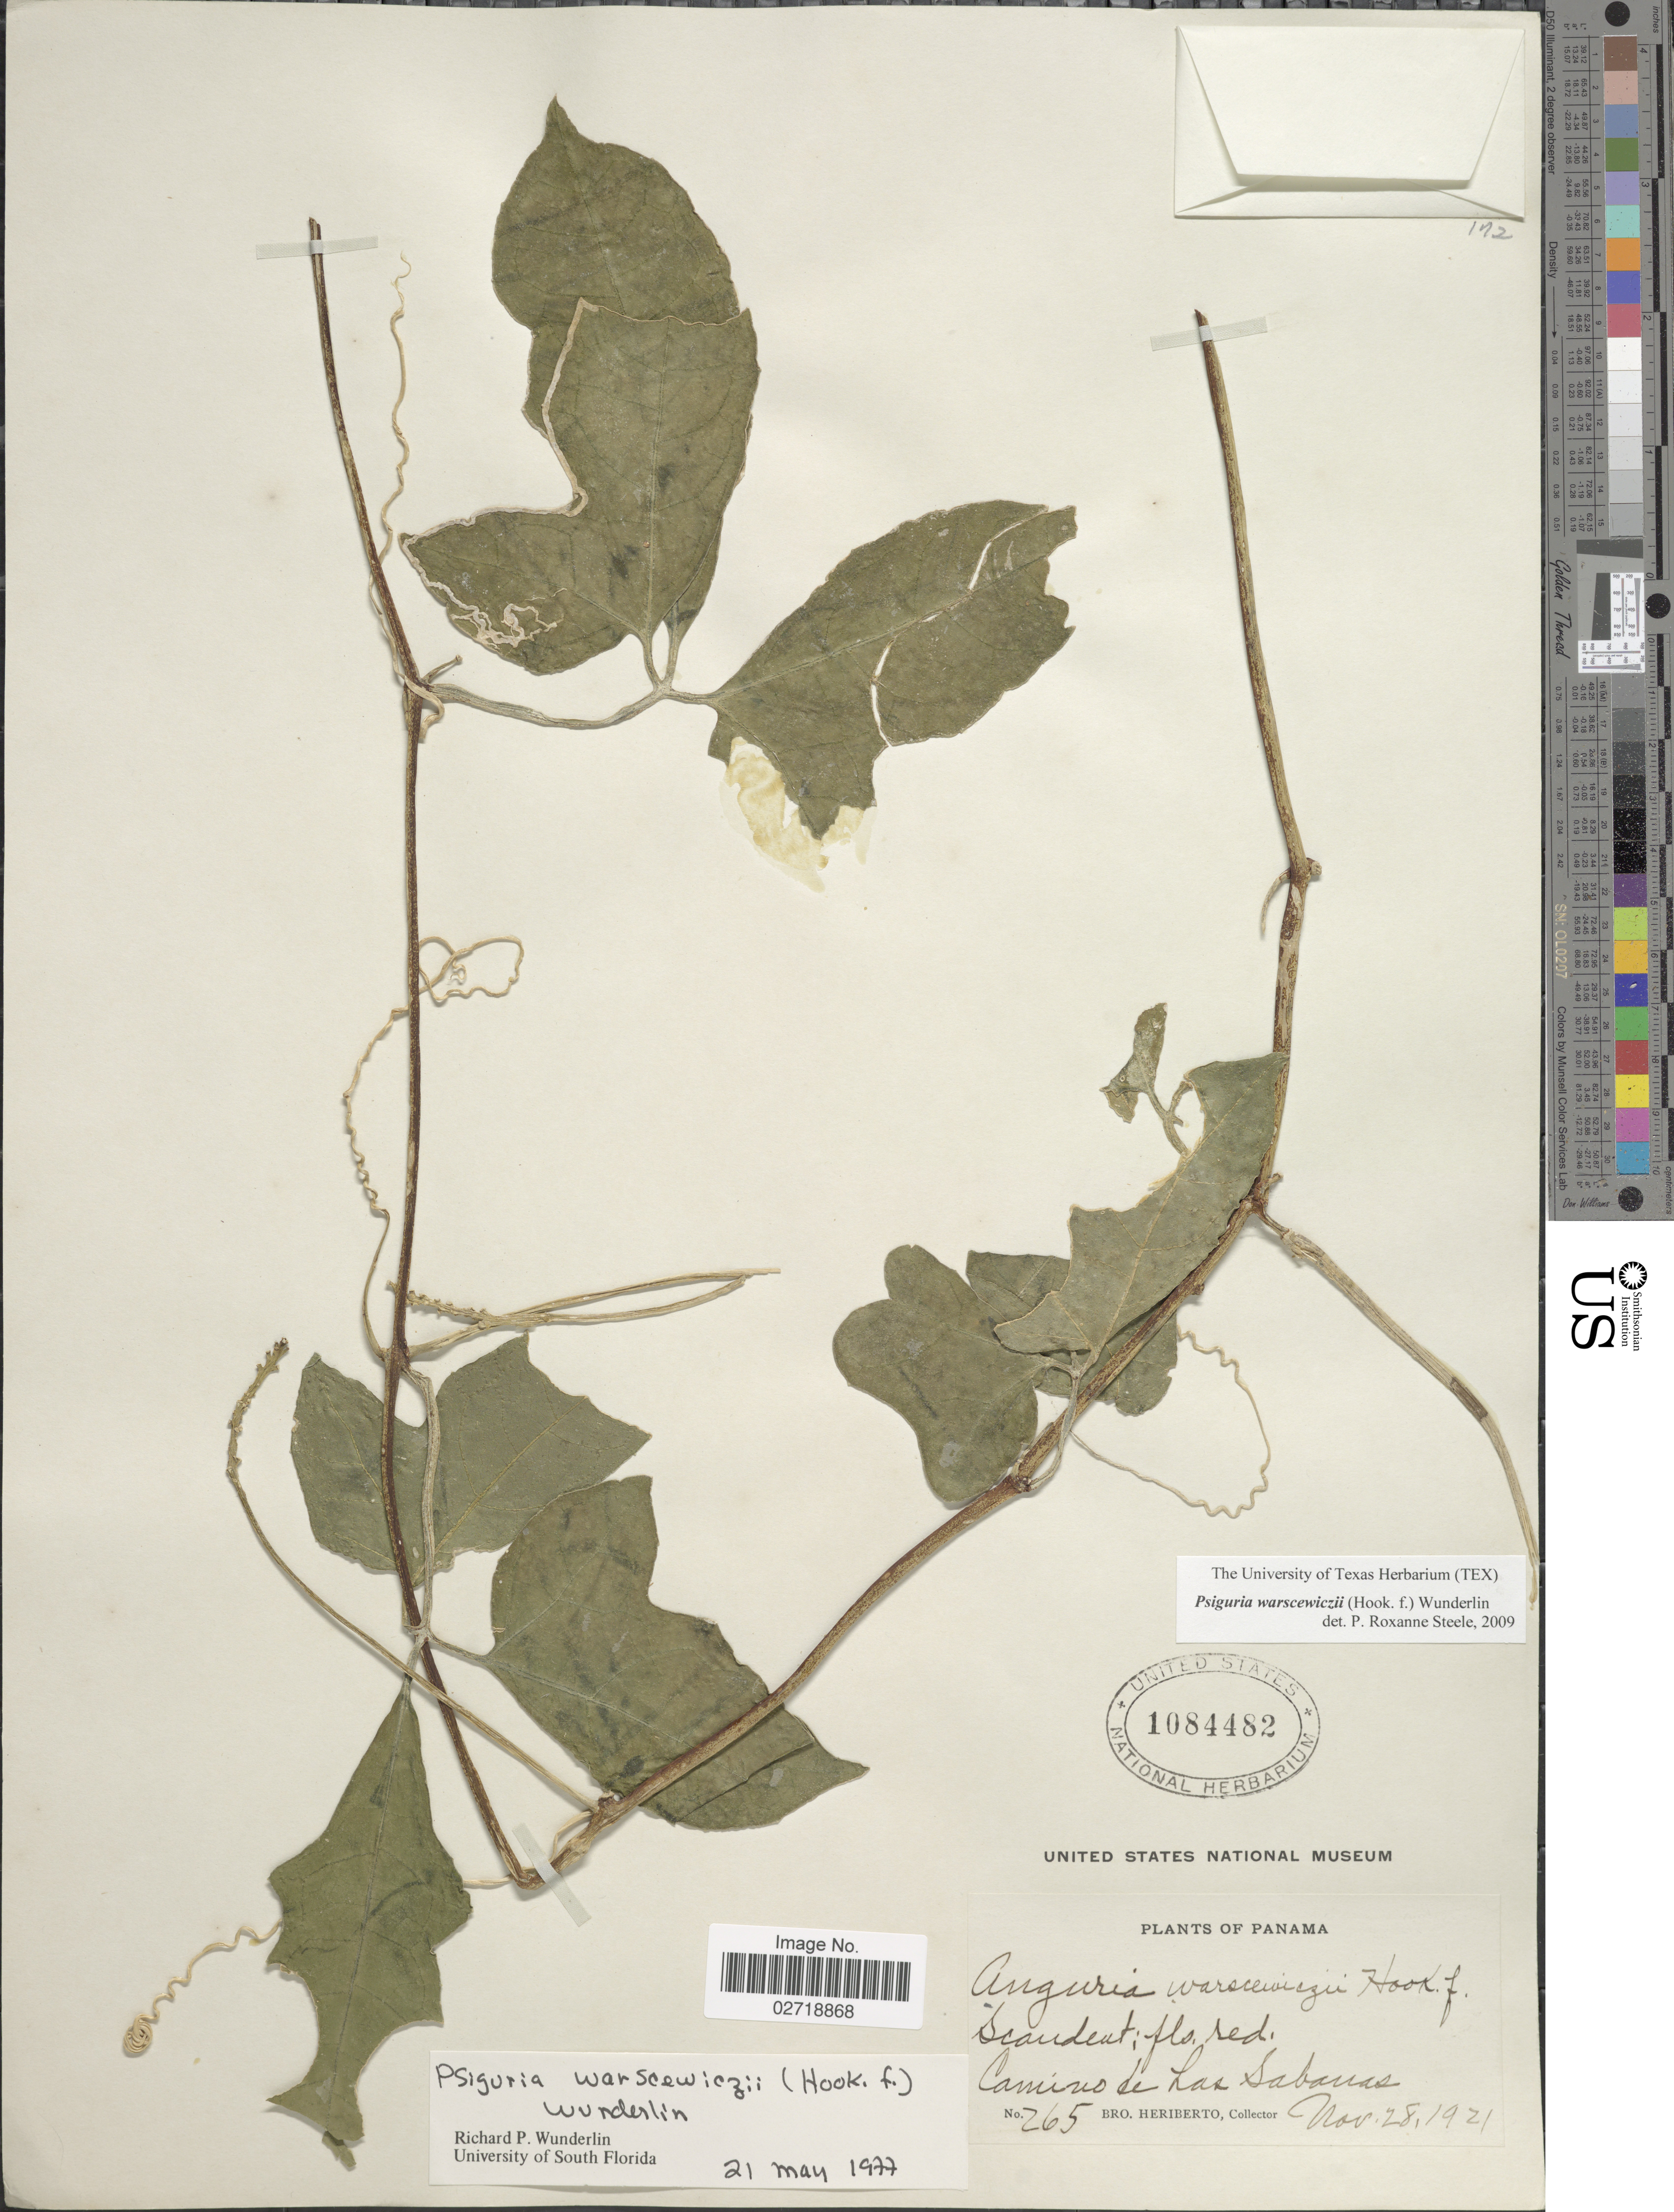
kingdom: Plantae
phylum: Tracheophyta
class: Magnoliopsida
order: Cucurbitales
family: Cucurbitaceae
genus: Psiguria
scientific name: Psiguria warscewiczii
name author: (Hook. f.) Wunderlin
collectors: B. Heriberto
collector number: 265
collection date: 1921-11-28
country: Panama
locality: Camino de Las Sabanas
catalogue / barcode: US 1084482